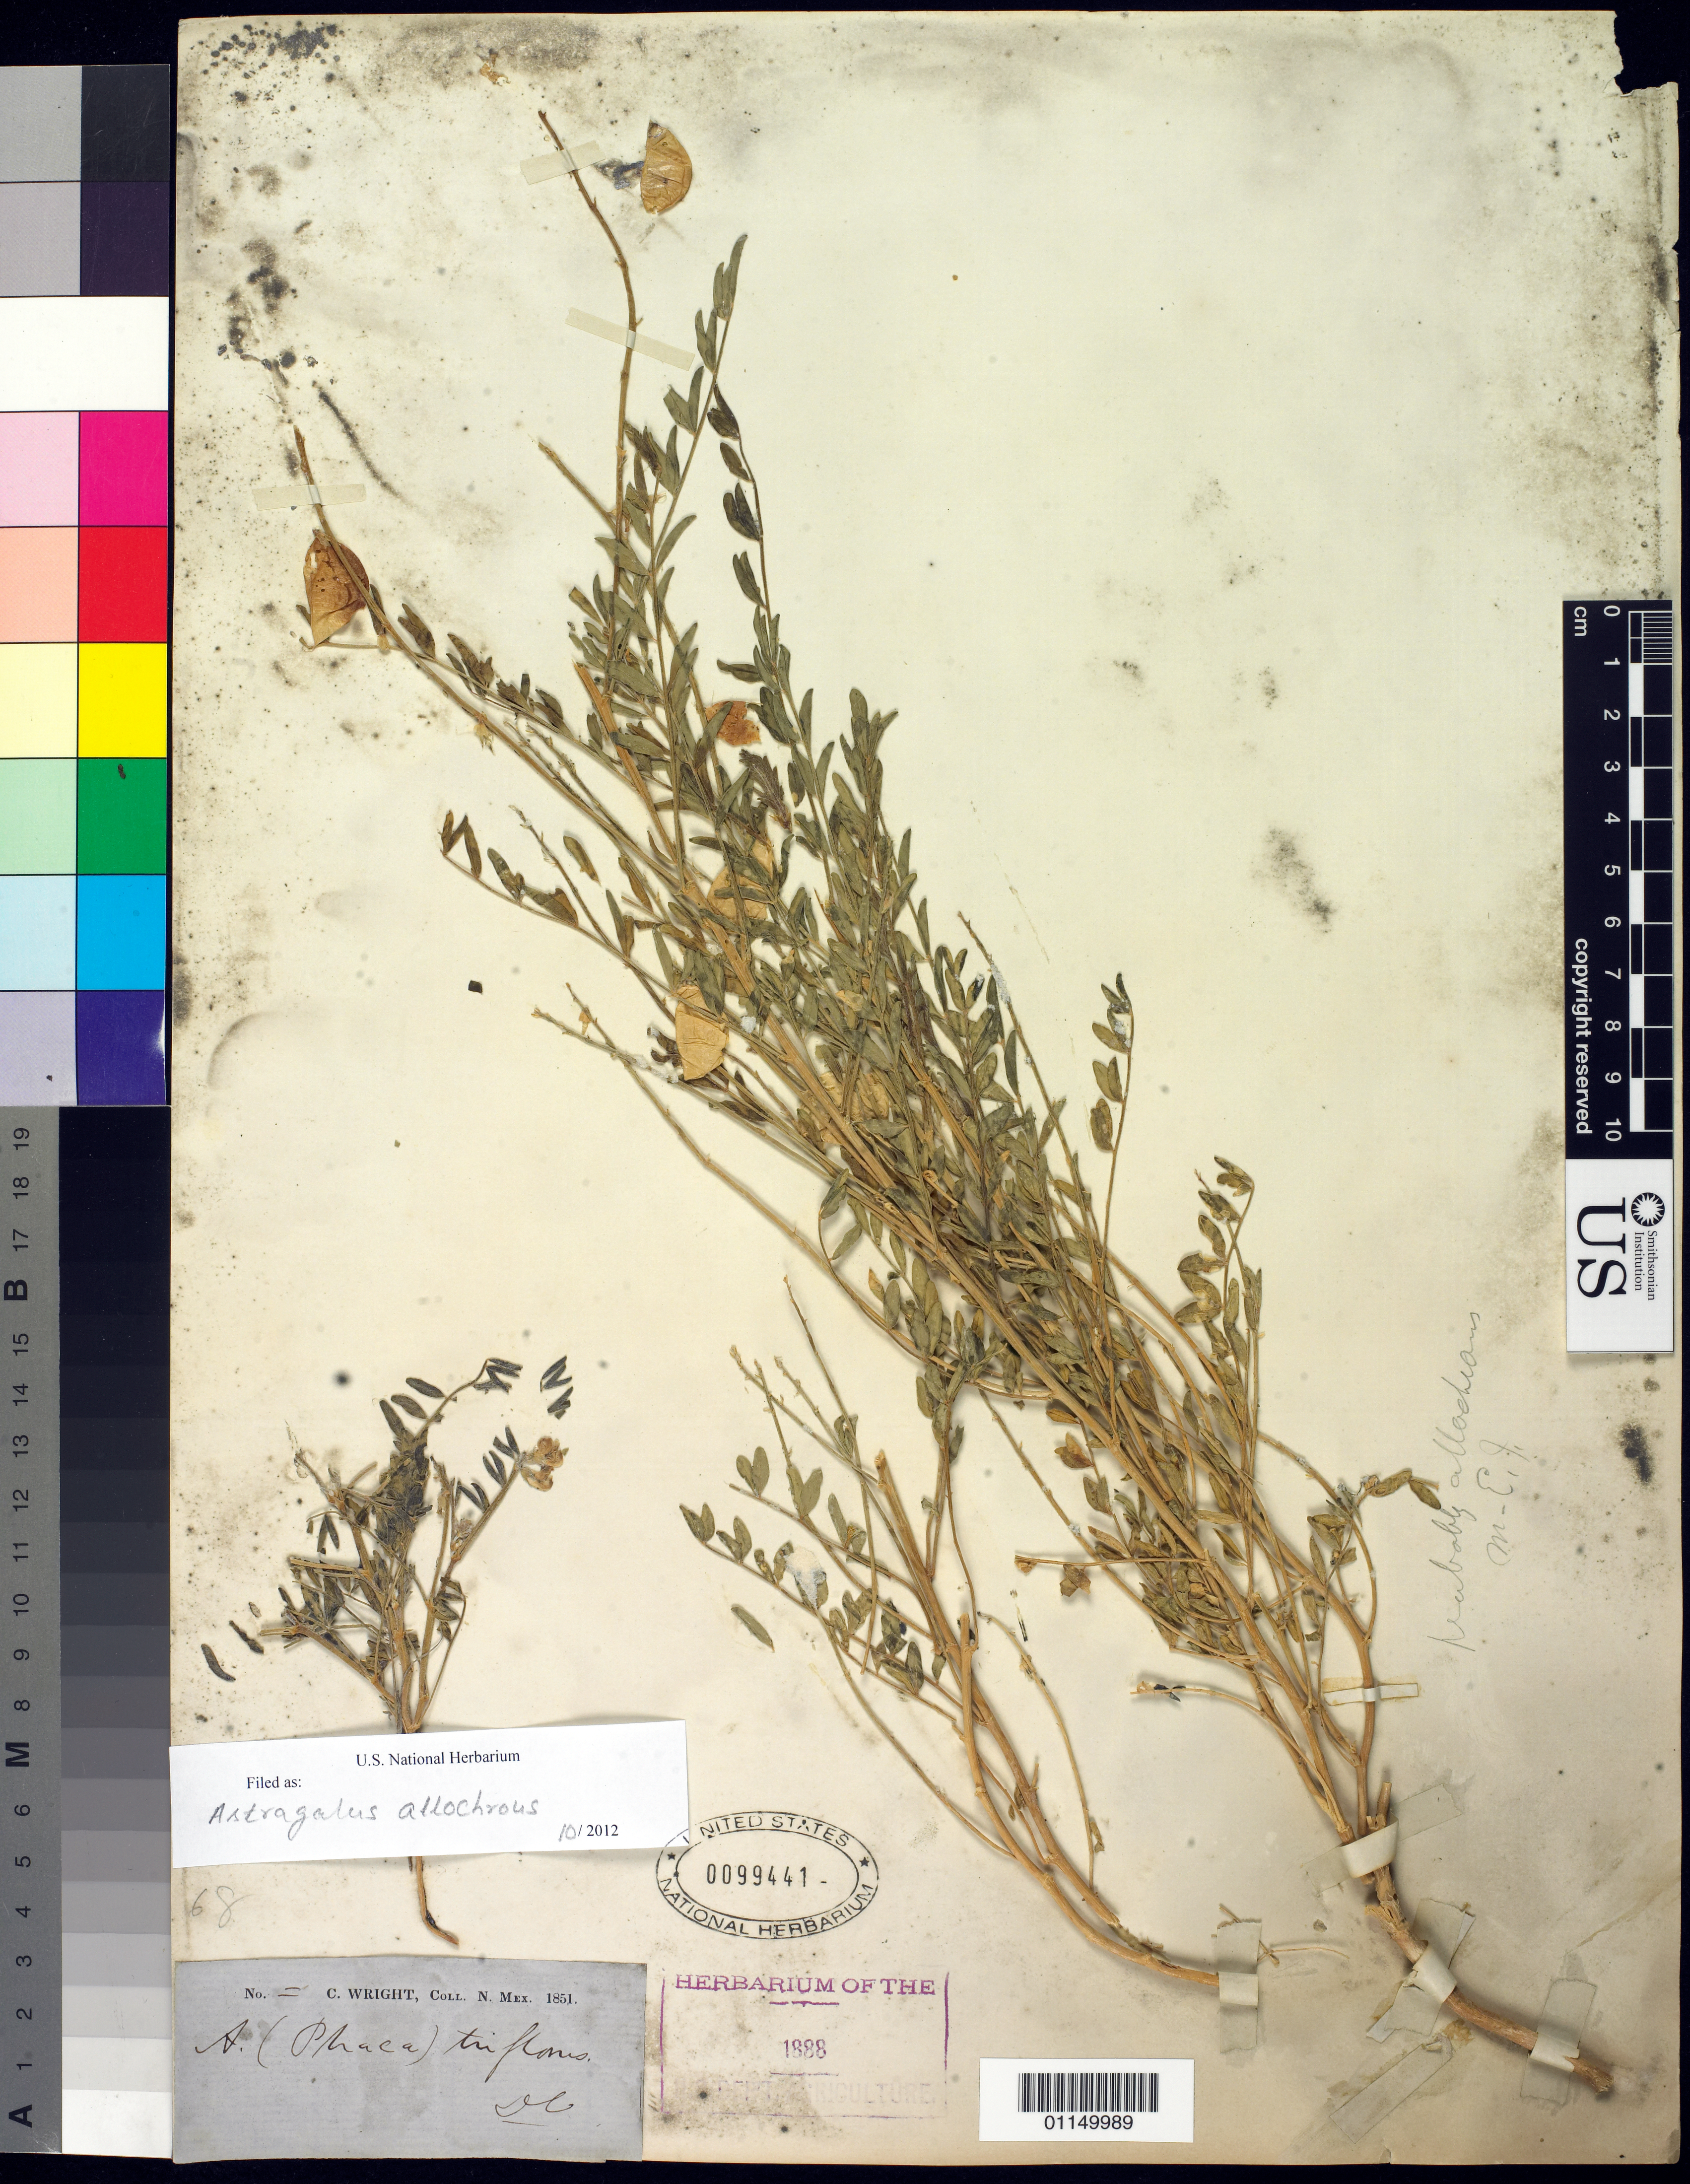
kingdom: Plantae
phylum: Tracheophyta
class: Magnoliopsida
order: Fabales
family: Fabaceae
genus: Astragalus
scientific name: Astragalus allochrous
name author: A. Gray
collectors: C. Wright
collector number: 68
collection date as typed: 1851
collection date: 1851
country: United States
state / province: New Mexico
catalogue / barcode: US 99441